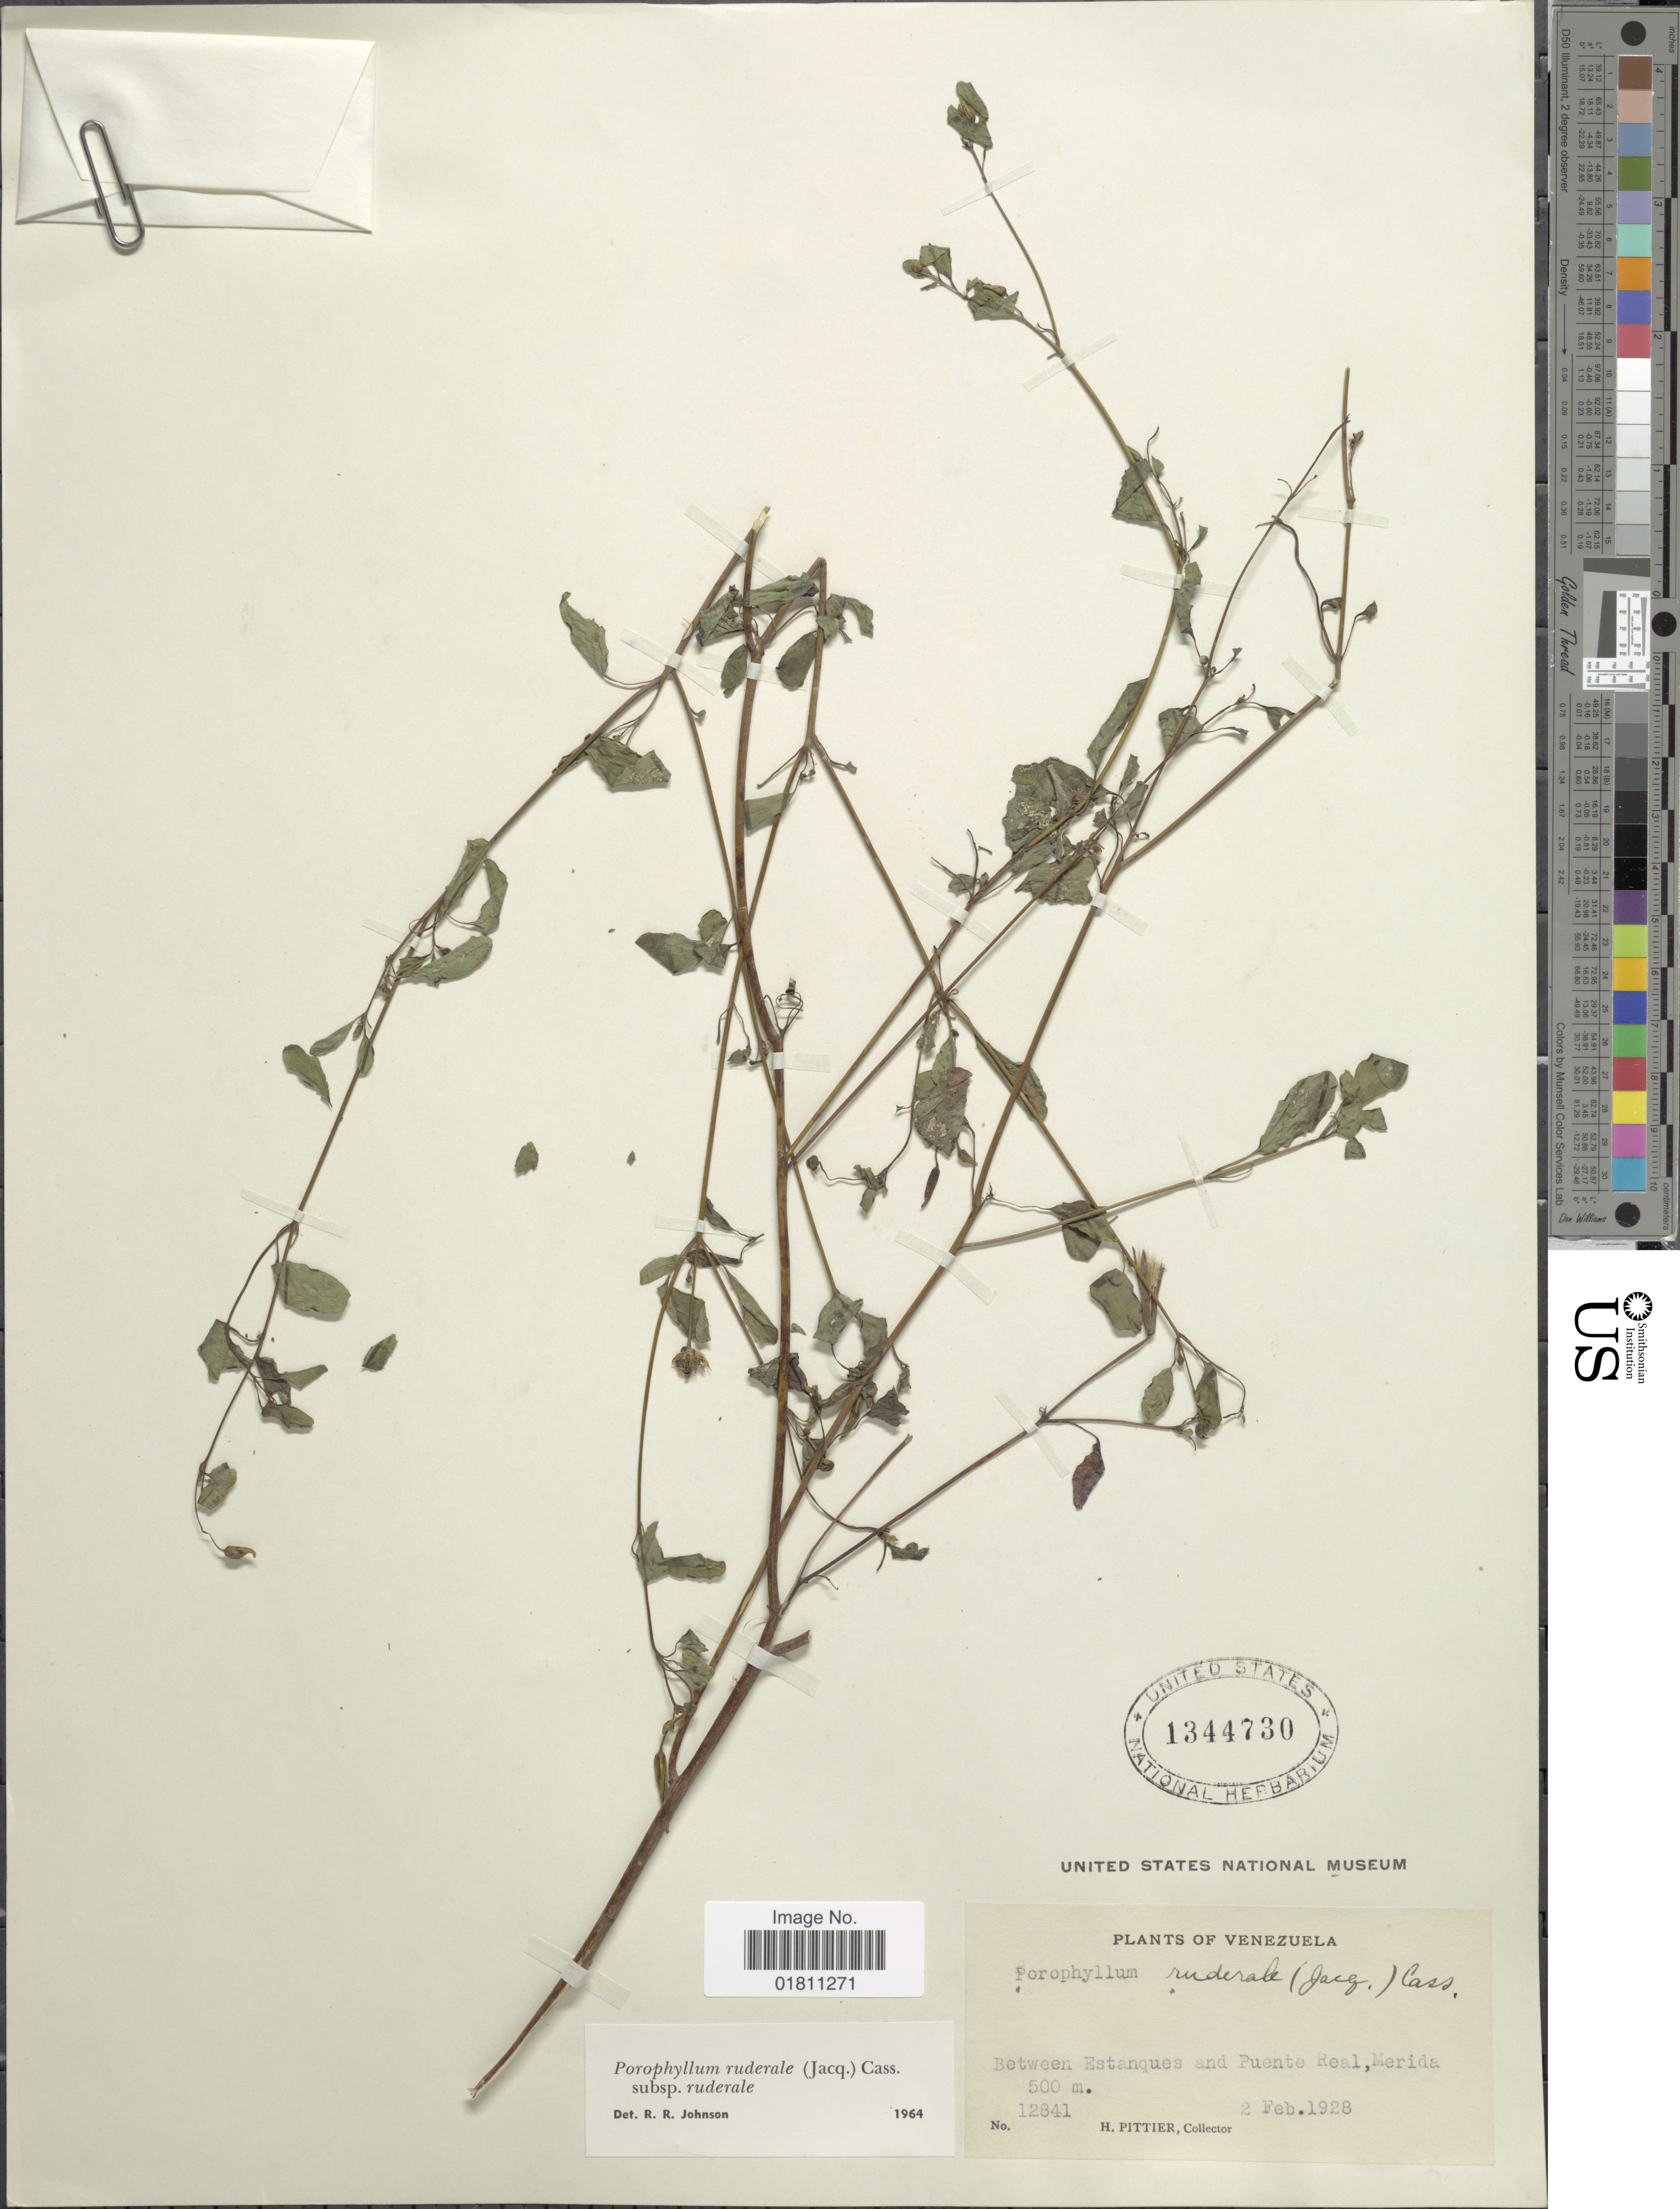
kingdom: Plantae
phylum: Tracheophyta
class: Magnoliopsida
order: Asterales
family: Asteraceae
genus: Porophyllum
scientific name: Porophyllum ruderale subsp. ruderale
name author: (Jacq.) Cass.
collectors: H. F. Pittier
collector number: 12841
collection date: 1928-02-02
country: Venezuela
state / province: Mérida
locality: Between Estanques and Puente Real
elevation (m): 500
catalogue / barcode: US 1344730